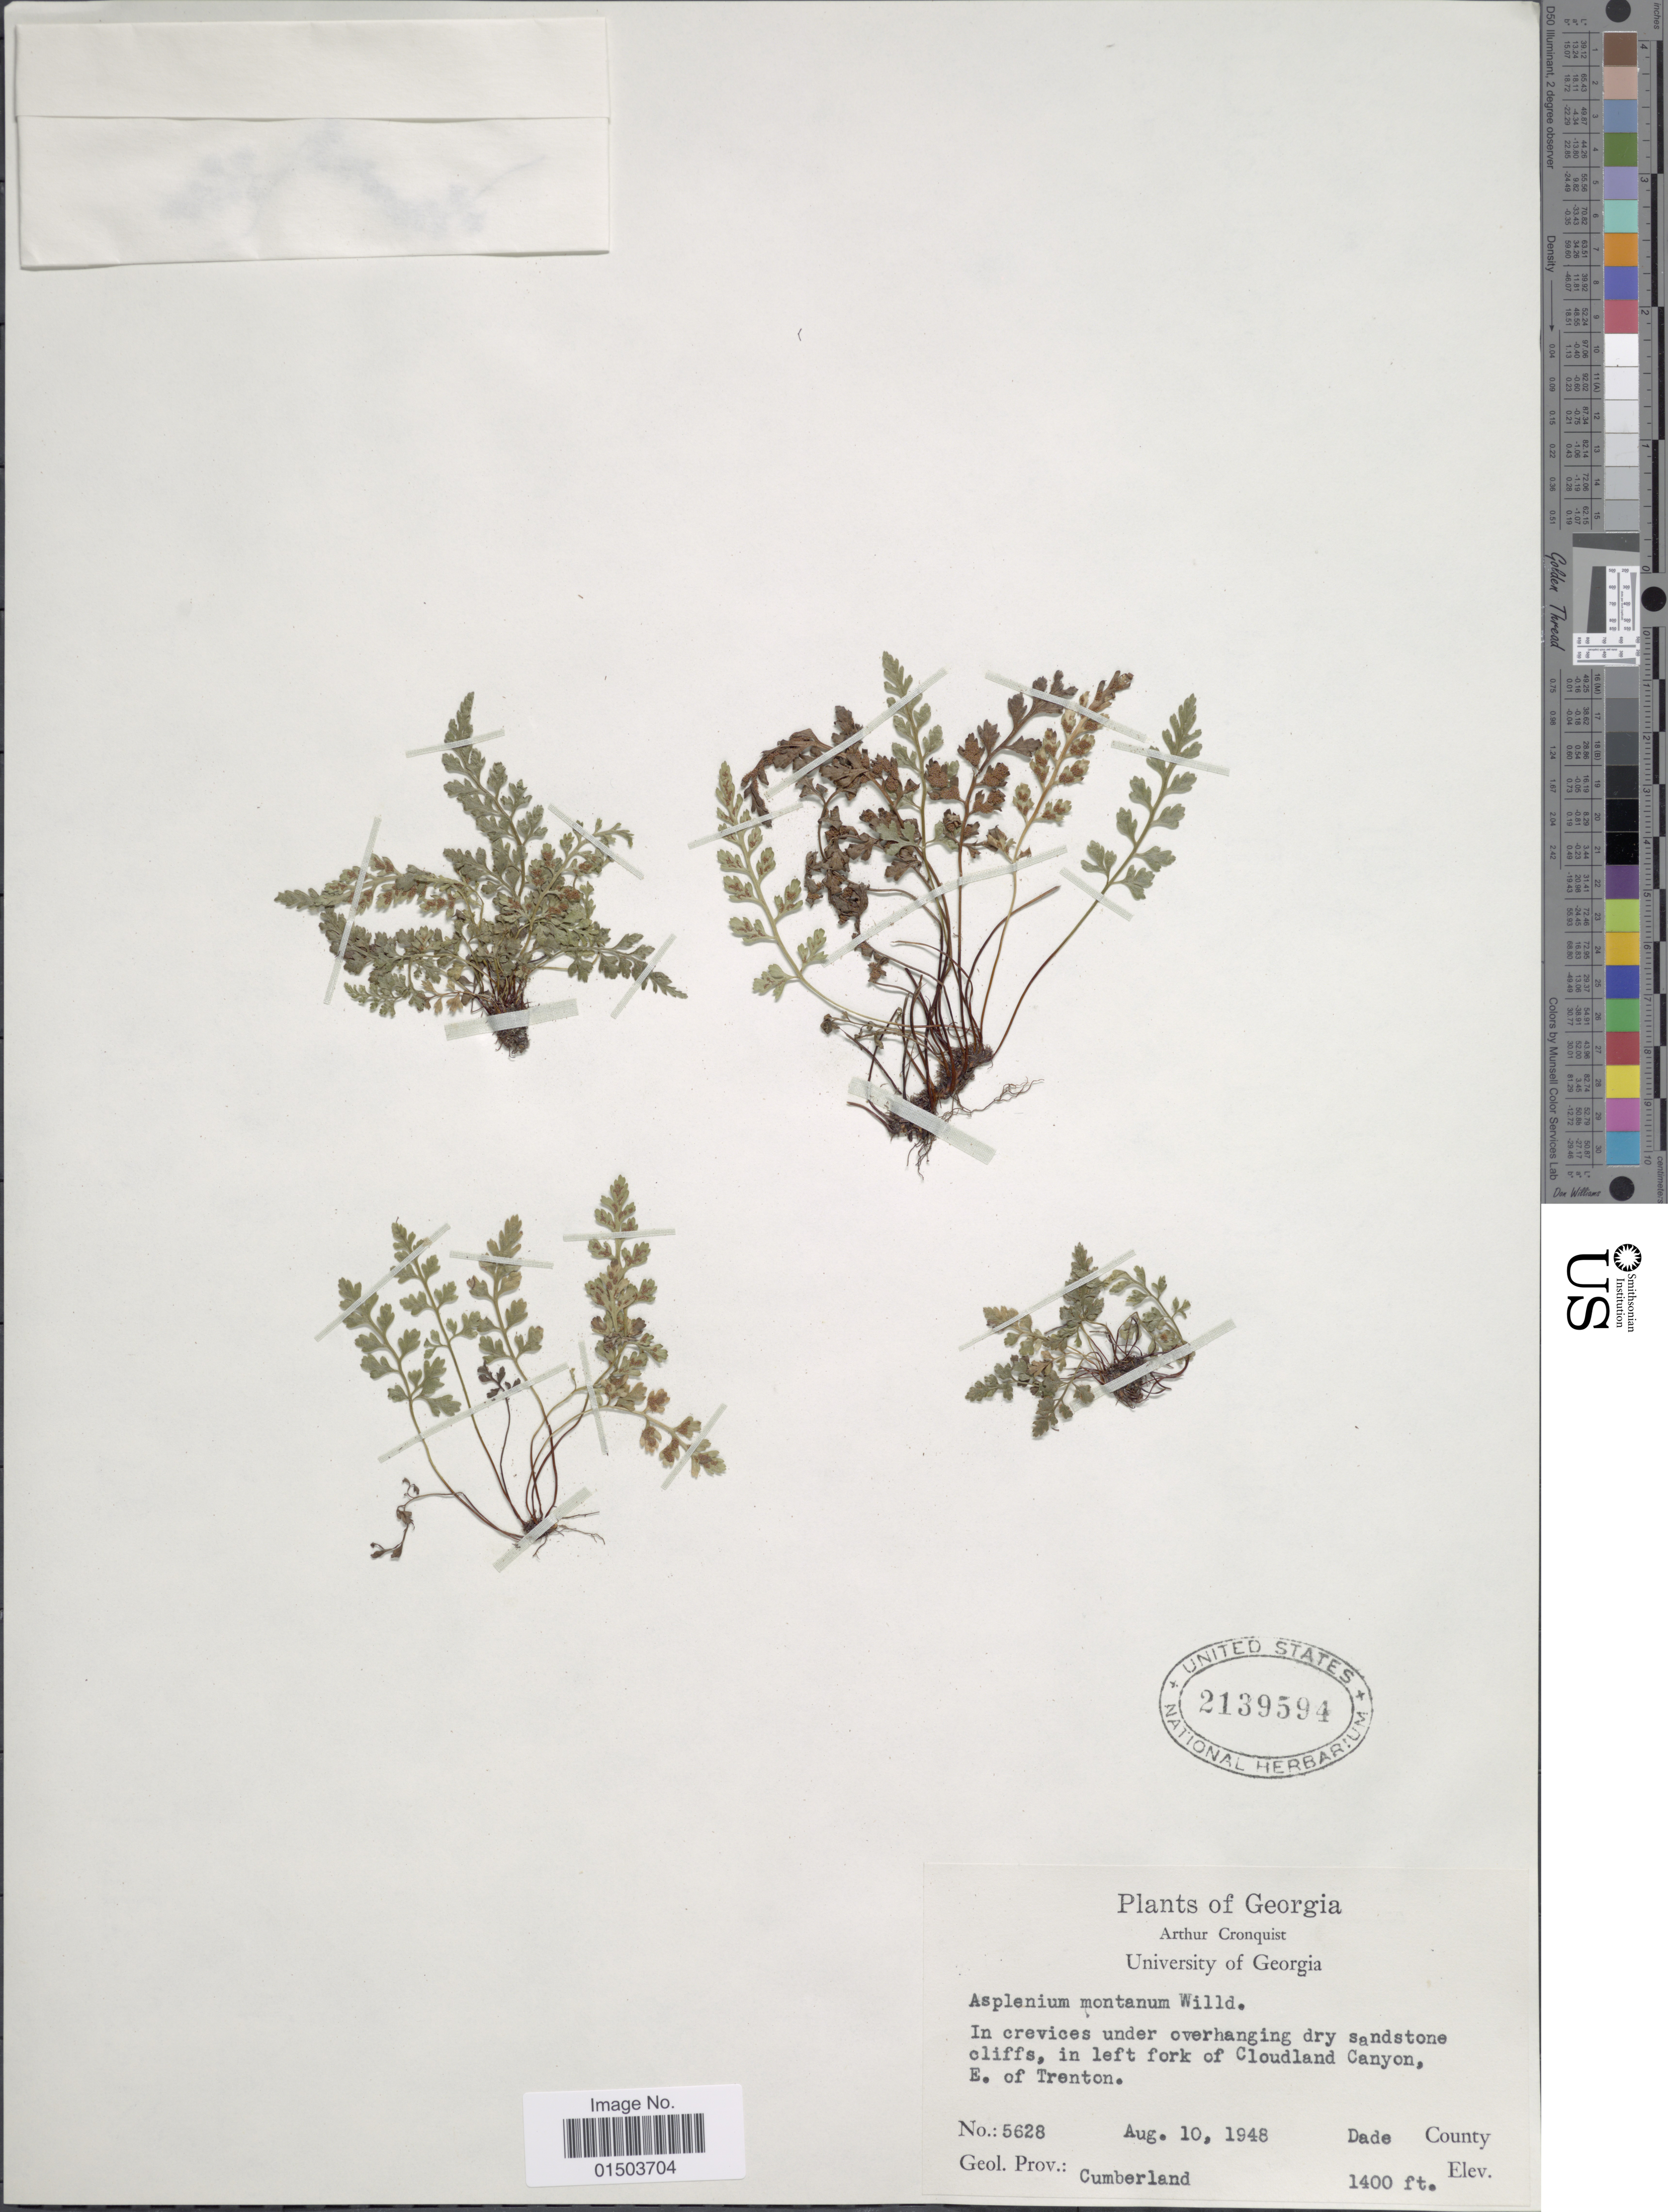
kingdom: Plantae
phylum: Tracheophyta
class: Polypodiopsida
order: Polypodiales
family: Aspleniaceae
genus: Asplenium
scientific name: Asplenium montanum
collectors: A. J. Cronquist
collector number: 5628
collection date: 1948-08-10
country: United States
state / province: Georgia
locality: In crevices under overhanging dry sandstone cliffs, in left fork of Cloudland Canyon, E. of Trenton. Dade County. Geol. Prov.: Cumberland.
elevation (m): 427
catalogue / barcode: US 2139594